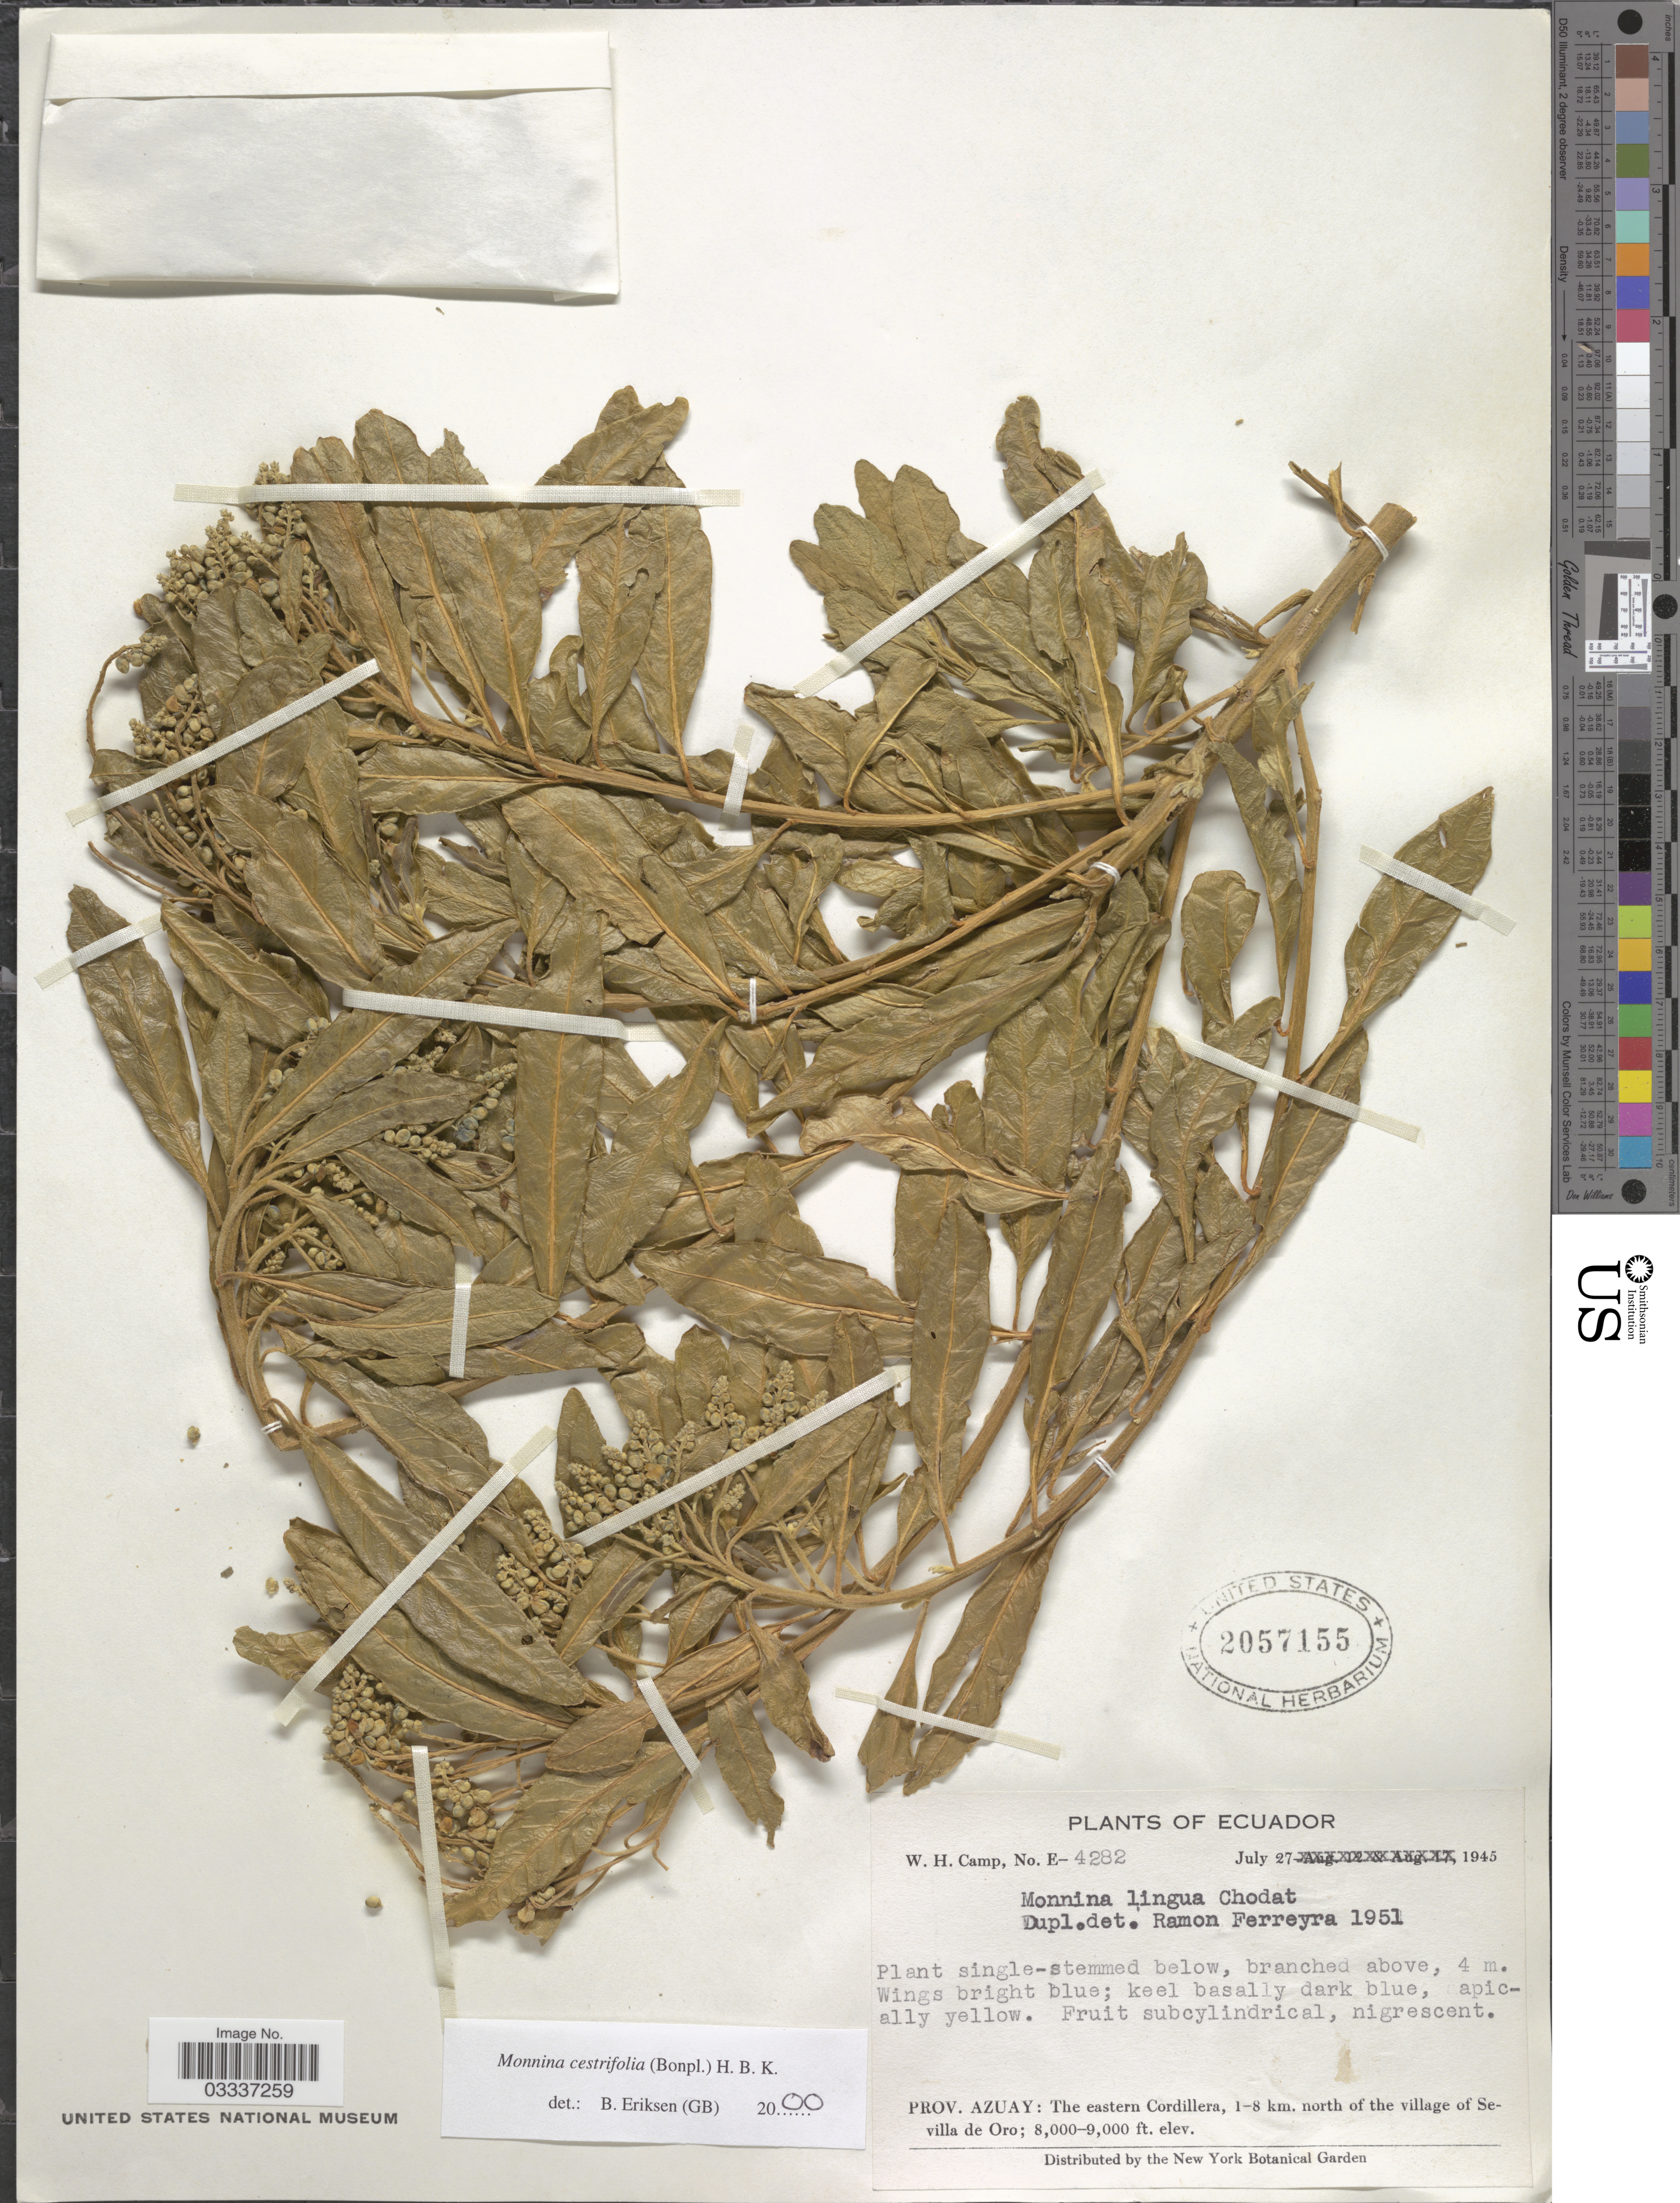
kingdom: Plantae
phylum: Tracheophyta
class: Magnoliopsida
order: Fabales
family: Polygalaceae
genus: Monnina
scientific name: Monnina cestrifolia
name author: (Bonpl.) Kunth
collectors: W. H. Camp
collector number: E-4282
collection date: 1945-07-27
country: Ecuador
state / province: Azuay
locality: The eastern Cordillera, 1-8 km. north of the village of Sevilla de Oro.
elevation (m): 2438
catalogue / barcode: US 2057155